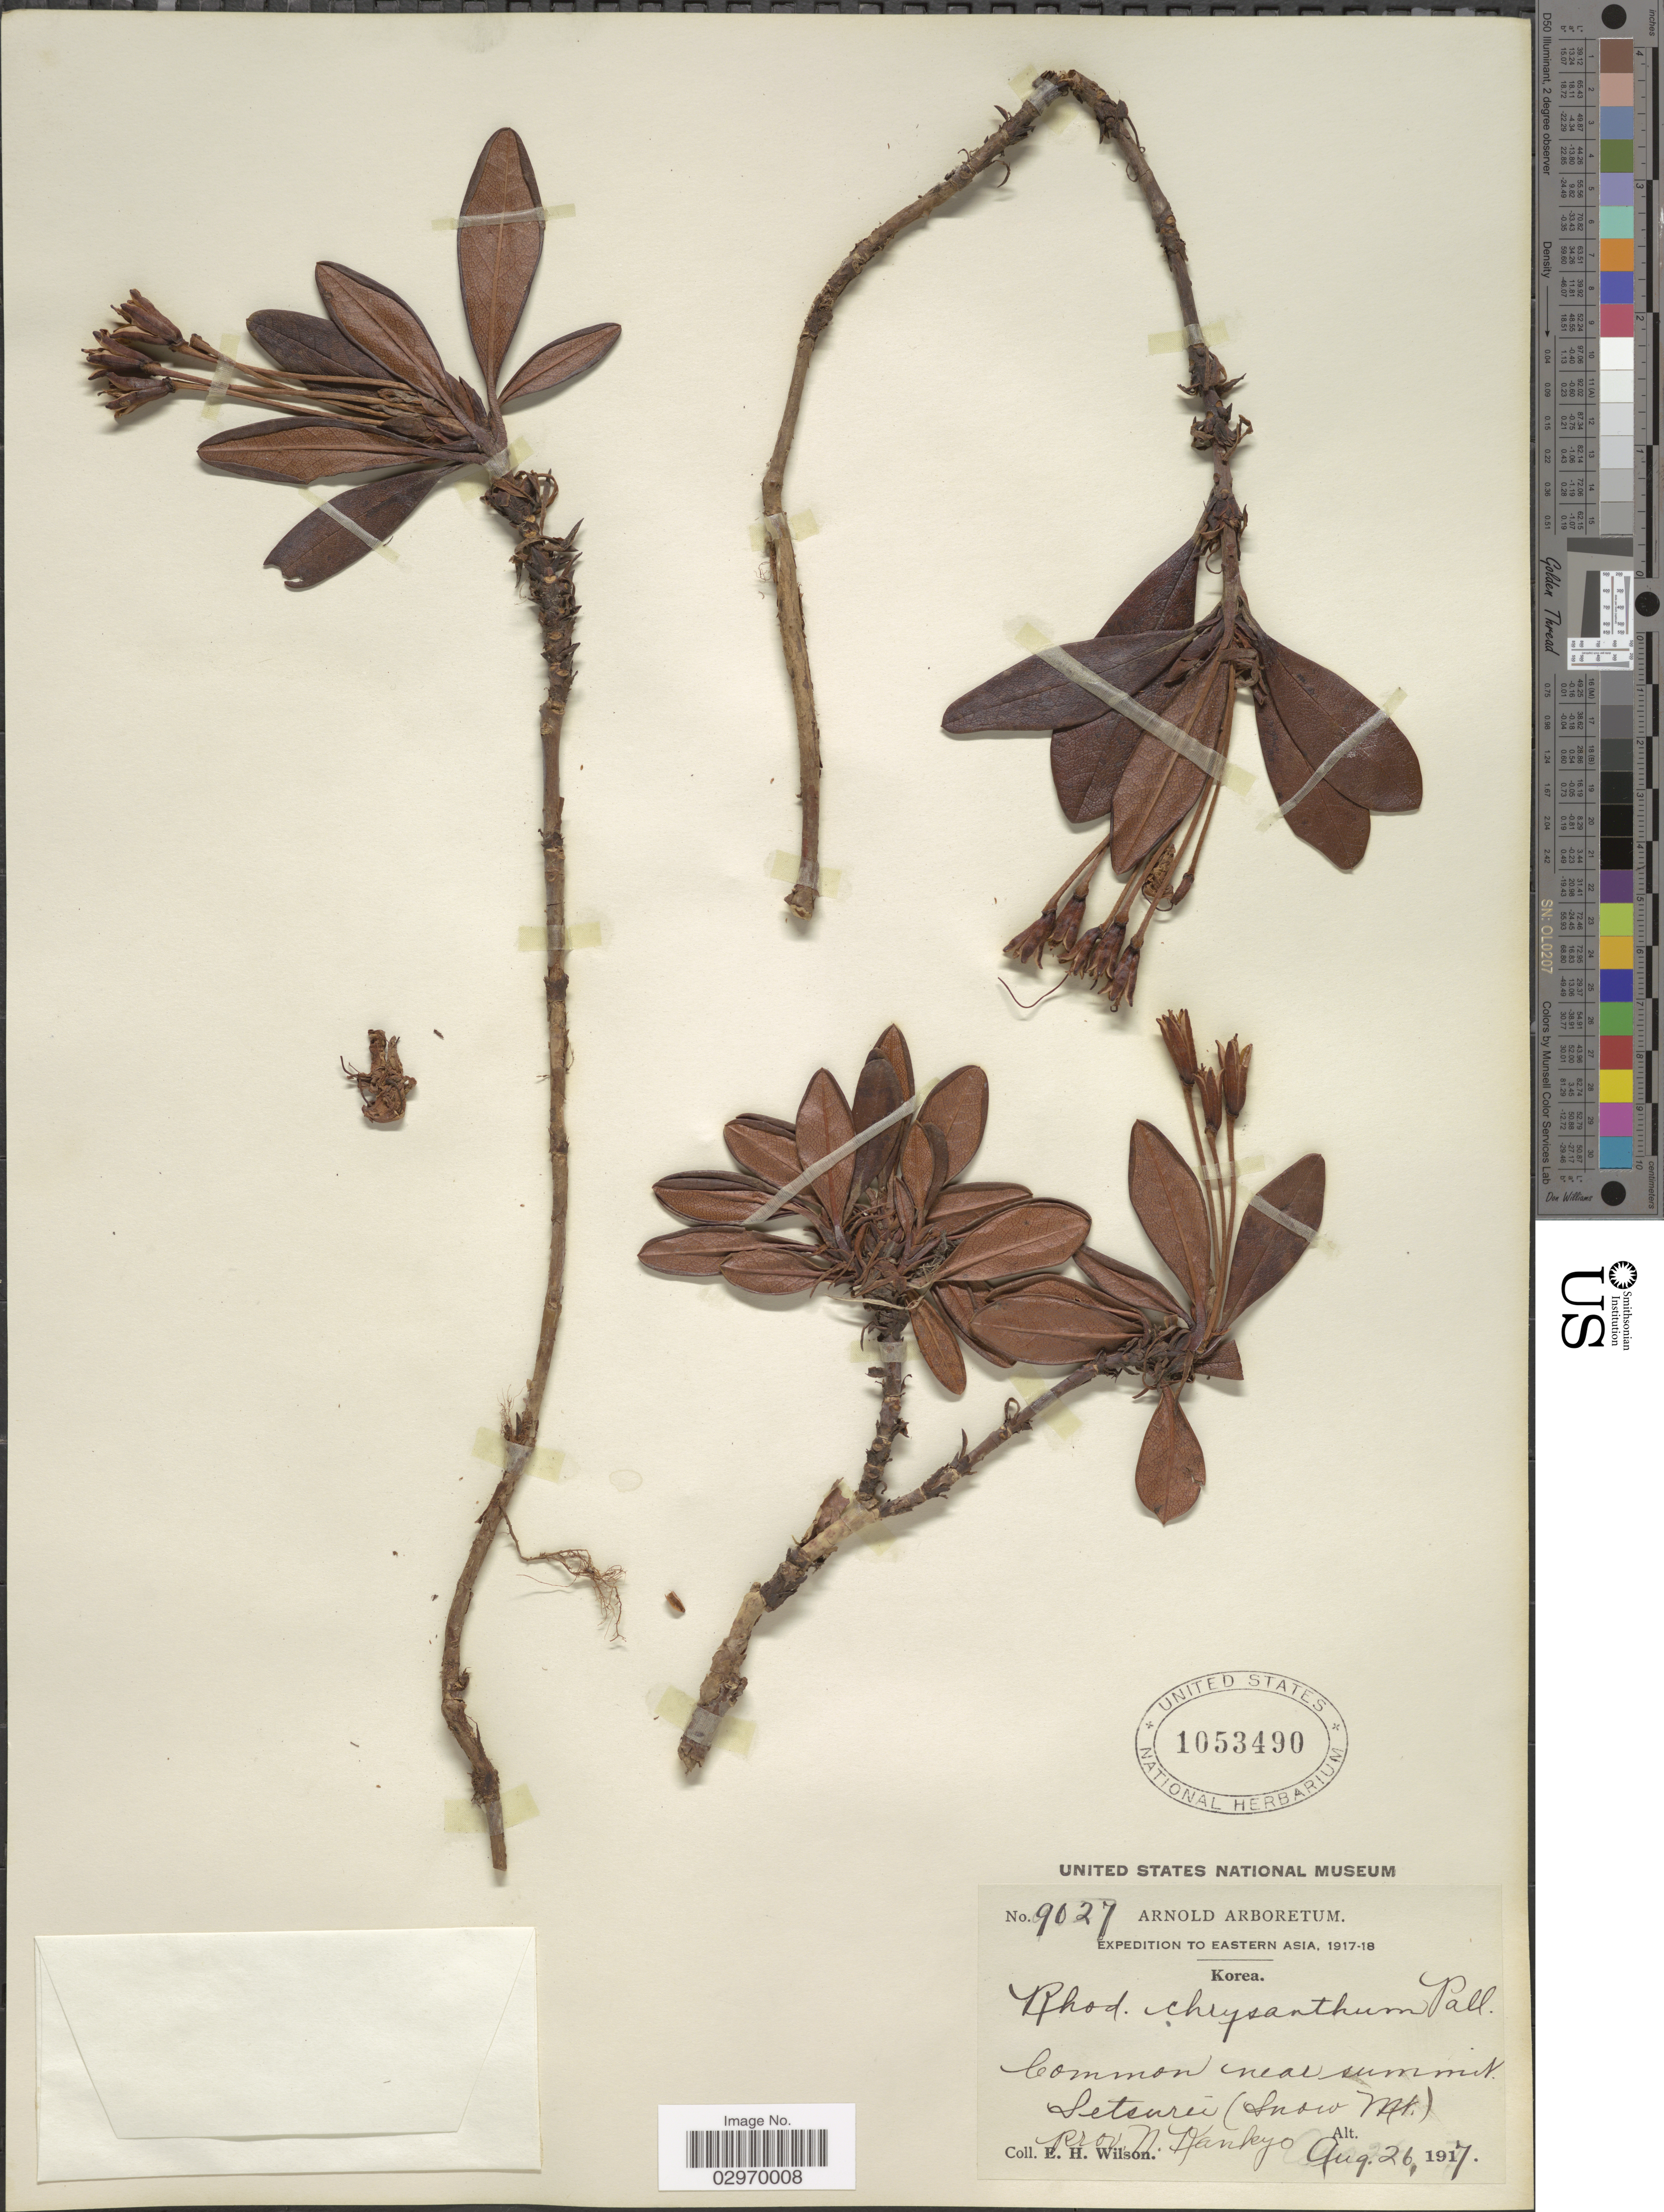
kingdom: Plantae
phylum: Tracheophyta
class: Magnoliopsida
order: Ericales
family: Ericaceae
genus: Rhododendron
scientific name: Rhododendron chrysanthum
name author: Pall.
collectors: E. Wilson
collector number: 9027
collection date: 1917-08-26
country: North Korea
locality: Eastern Asia, Korea, Common near summit Setsurei (Snow Mt.), Prov. N. Kankyo.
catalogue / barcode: US 1053490